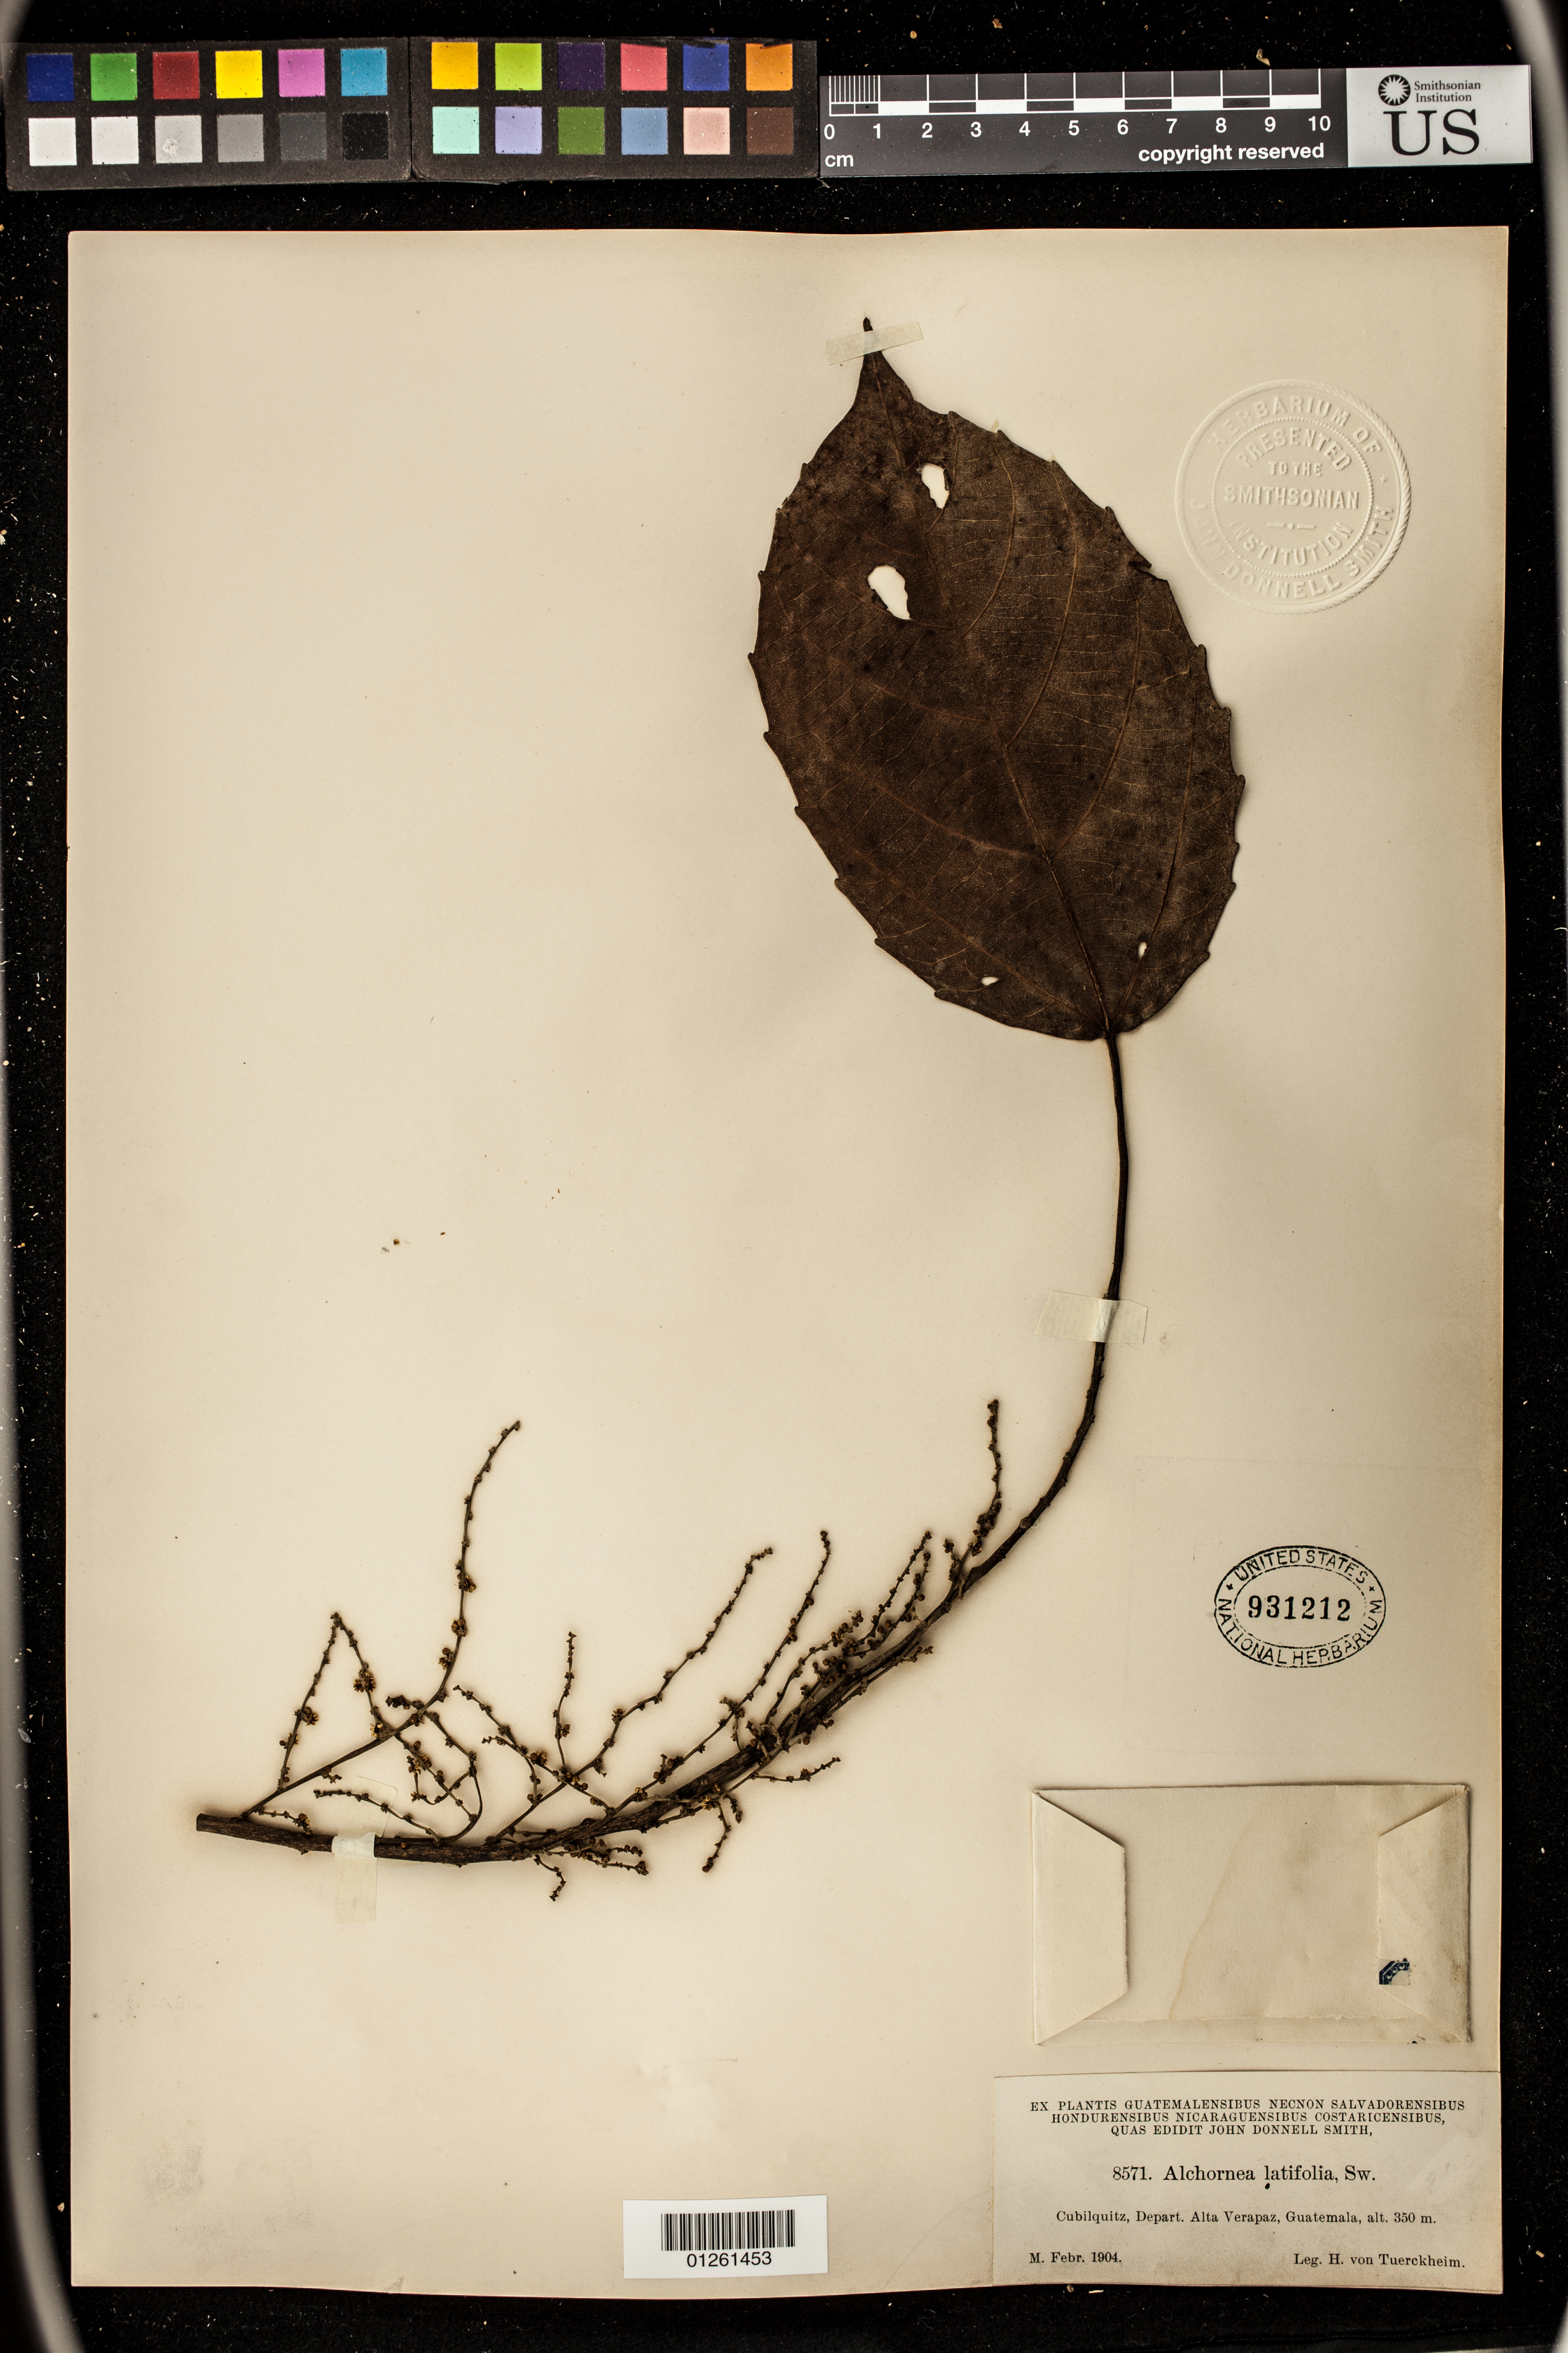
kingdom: Plantae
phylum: Tracheophyta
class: Magnoliopsida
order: Malpighiales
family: Euphorbiaceae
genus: Alchornea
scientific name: Alchornea latifolia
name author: Sw.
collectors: H. von Türckheim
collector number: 8571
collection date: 1904-02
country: Guatemala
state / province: Alta Verapaz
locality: Cubilquitz [Cubilhuitz]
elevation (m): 350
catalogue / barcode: US 931212